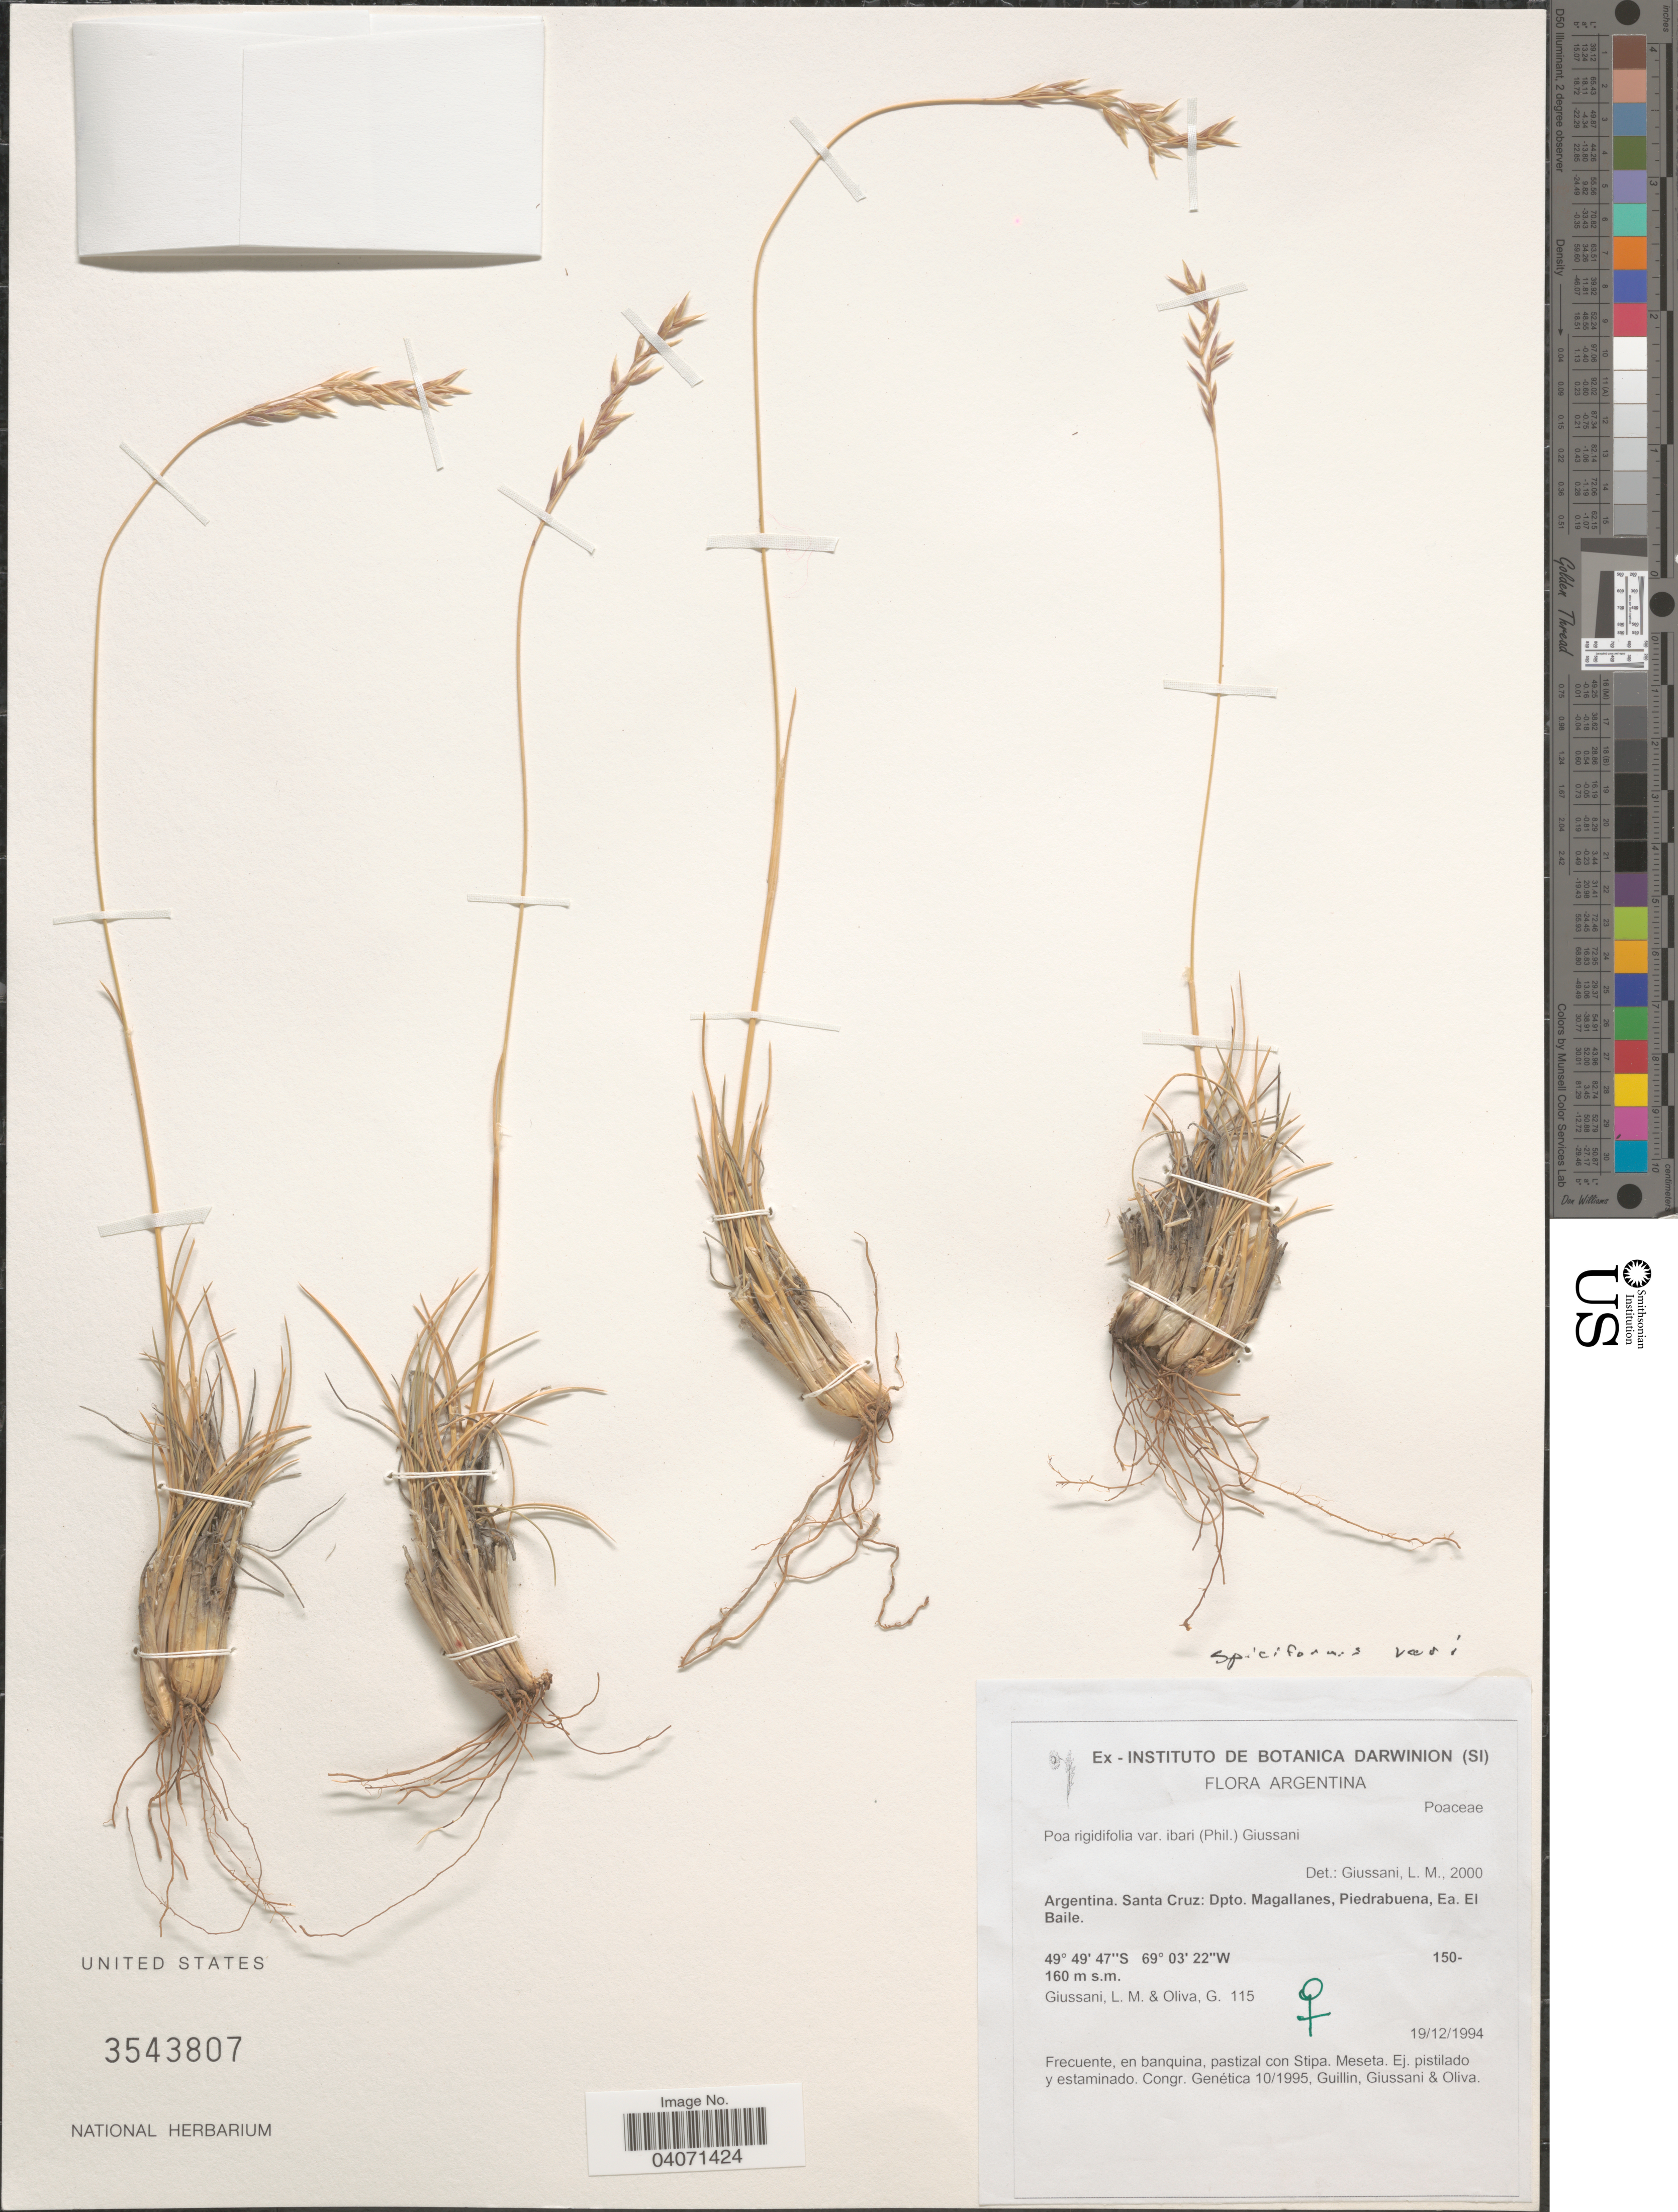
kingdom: Plantae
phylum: Tracheophyta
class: Liliopsida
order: Poales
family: Poaceae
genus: Poa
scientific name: Poa spiciformis var. ibarii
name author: (Phil.) Giussani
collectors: L. Giussani & G. Oliva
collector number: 115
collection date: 1994-12-19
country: Argentina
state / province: Santa Cruz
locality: Dpto. Magallanes, Piedrabuena, Ea. El Baile.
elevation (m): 150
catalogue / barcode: US 3543807